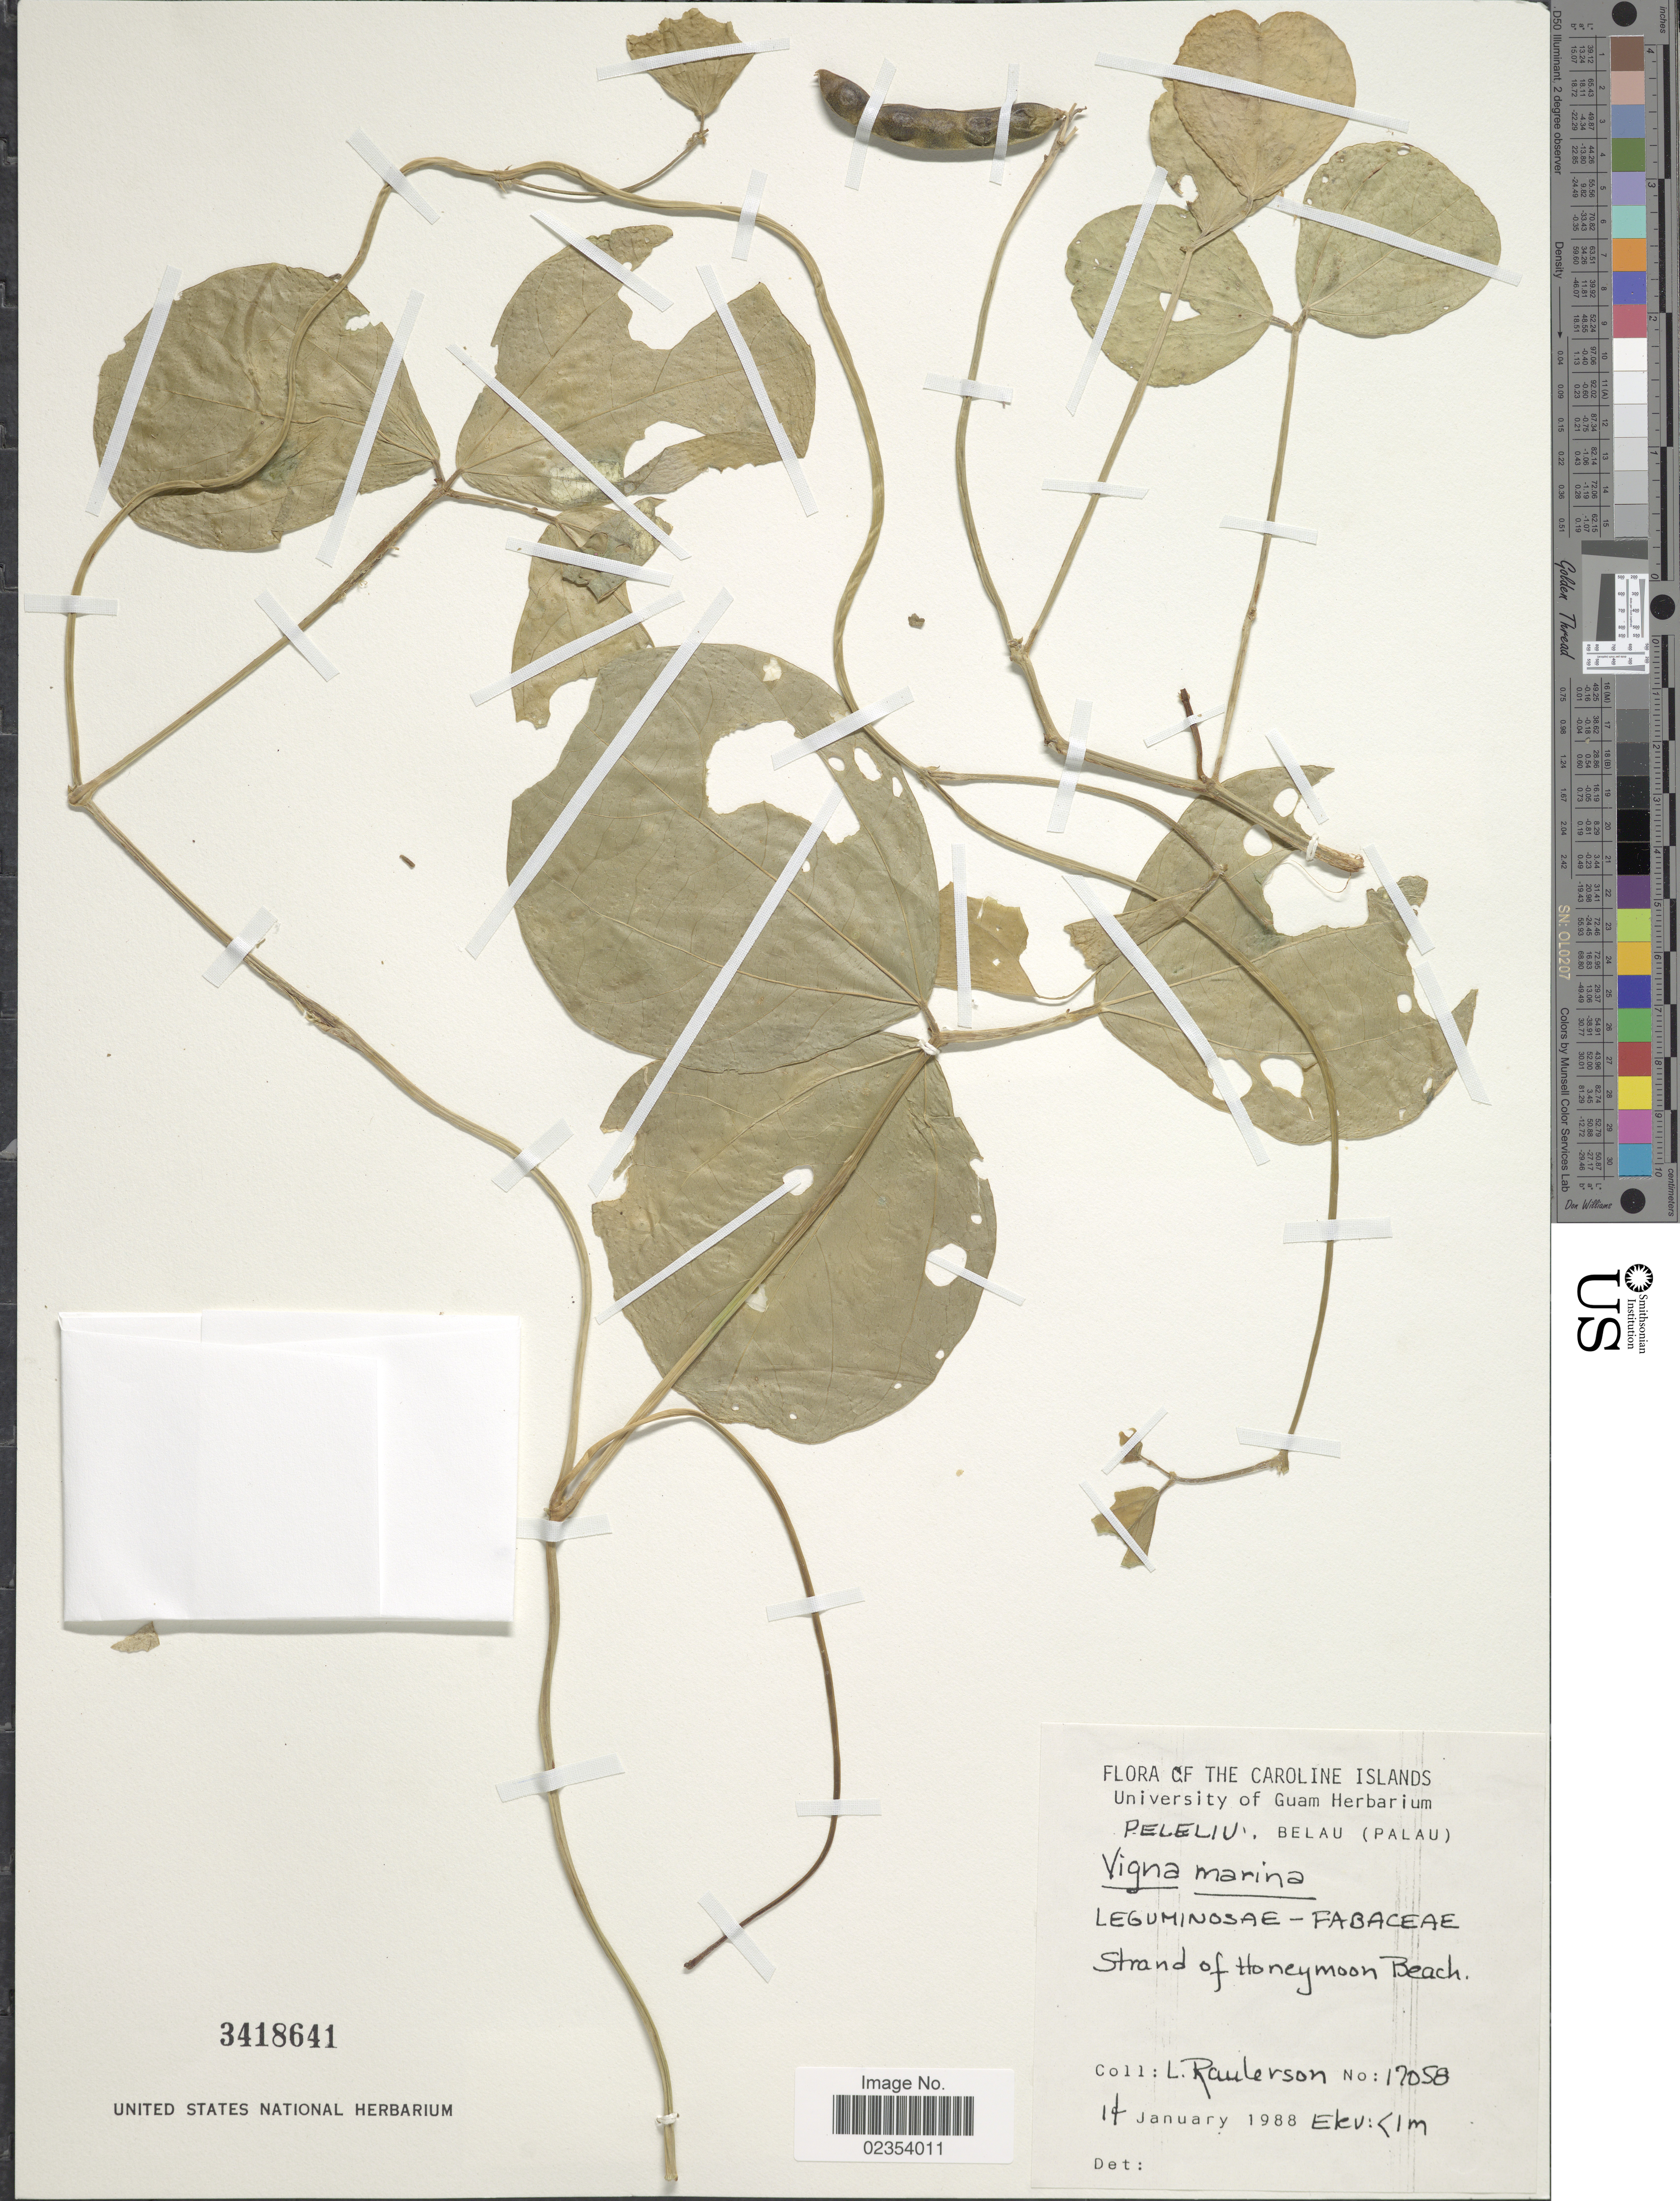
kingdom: Plantae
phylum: Tracheophyta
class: Magnoliopsida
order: Fabales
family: Fabaceae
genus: Vigna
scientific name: Vigna marina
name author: (Burm.) Merr.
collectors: L. Raulerson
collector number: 17058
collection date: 1988-01-14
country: Palau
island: Beliliou [Peleliu]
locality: Peleliu, Belau (Palau). Strand of Honeymoon Beach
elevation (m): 1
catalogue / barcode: US 3418641